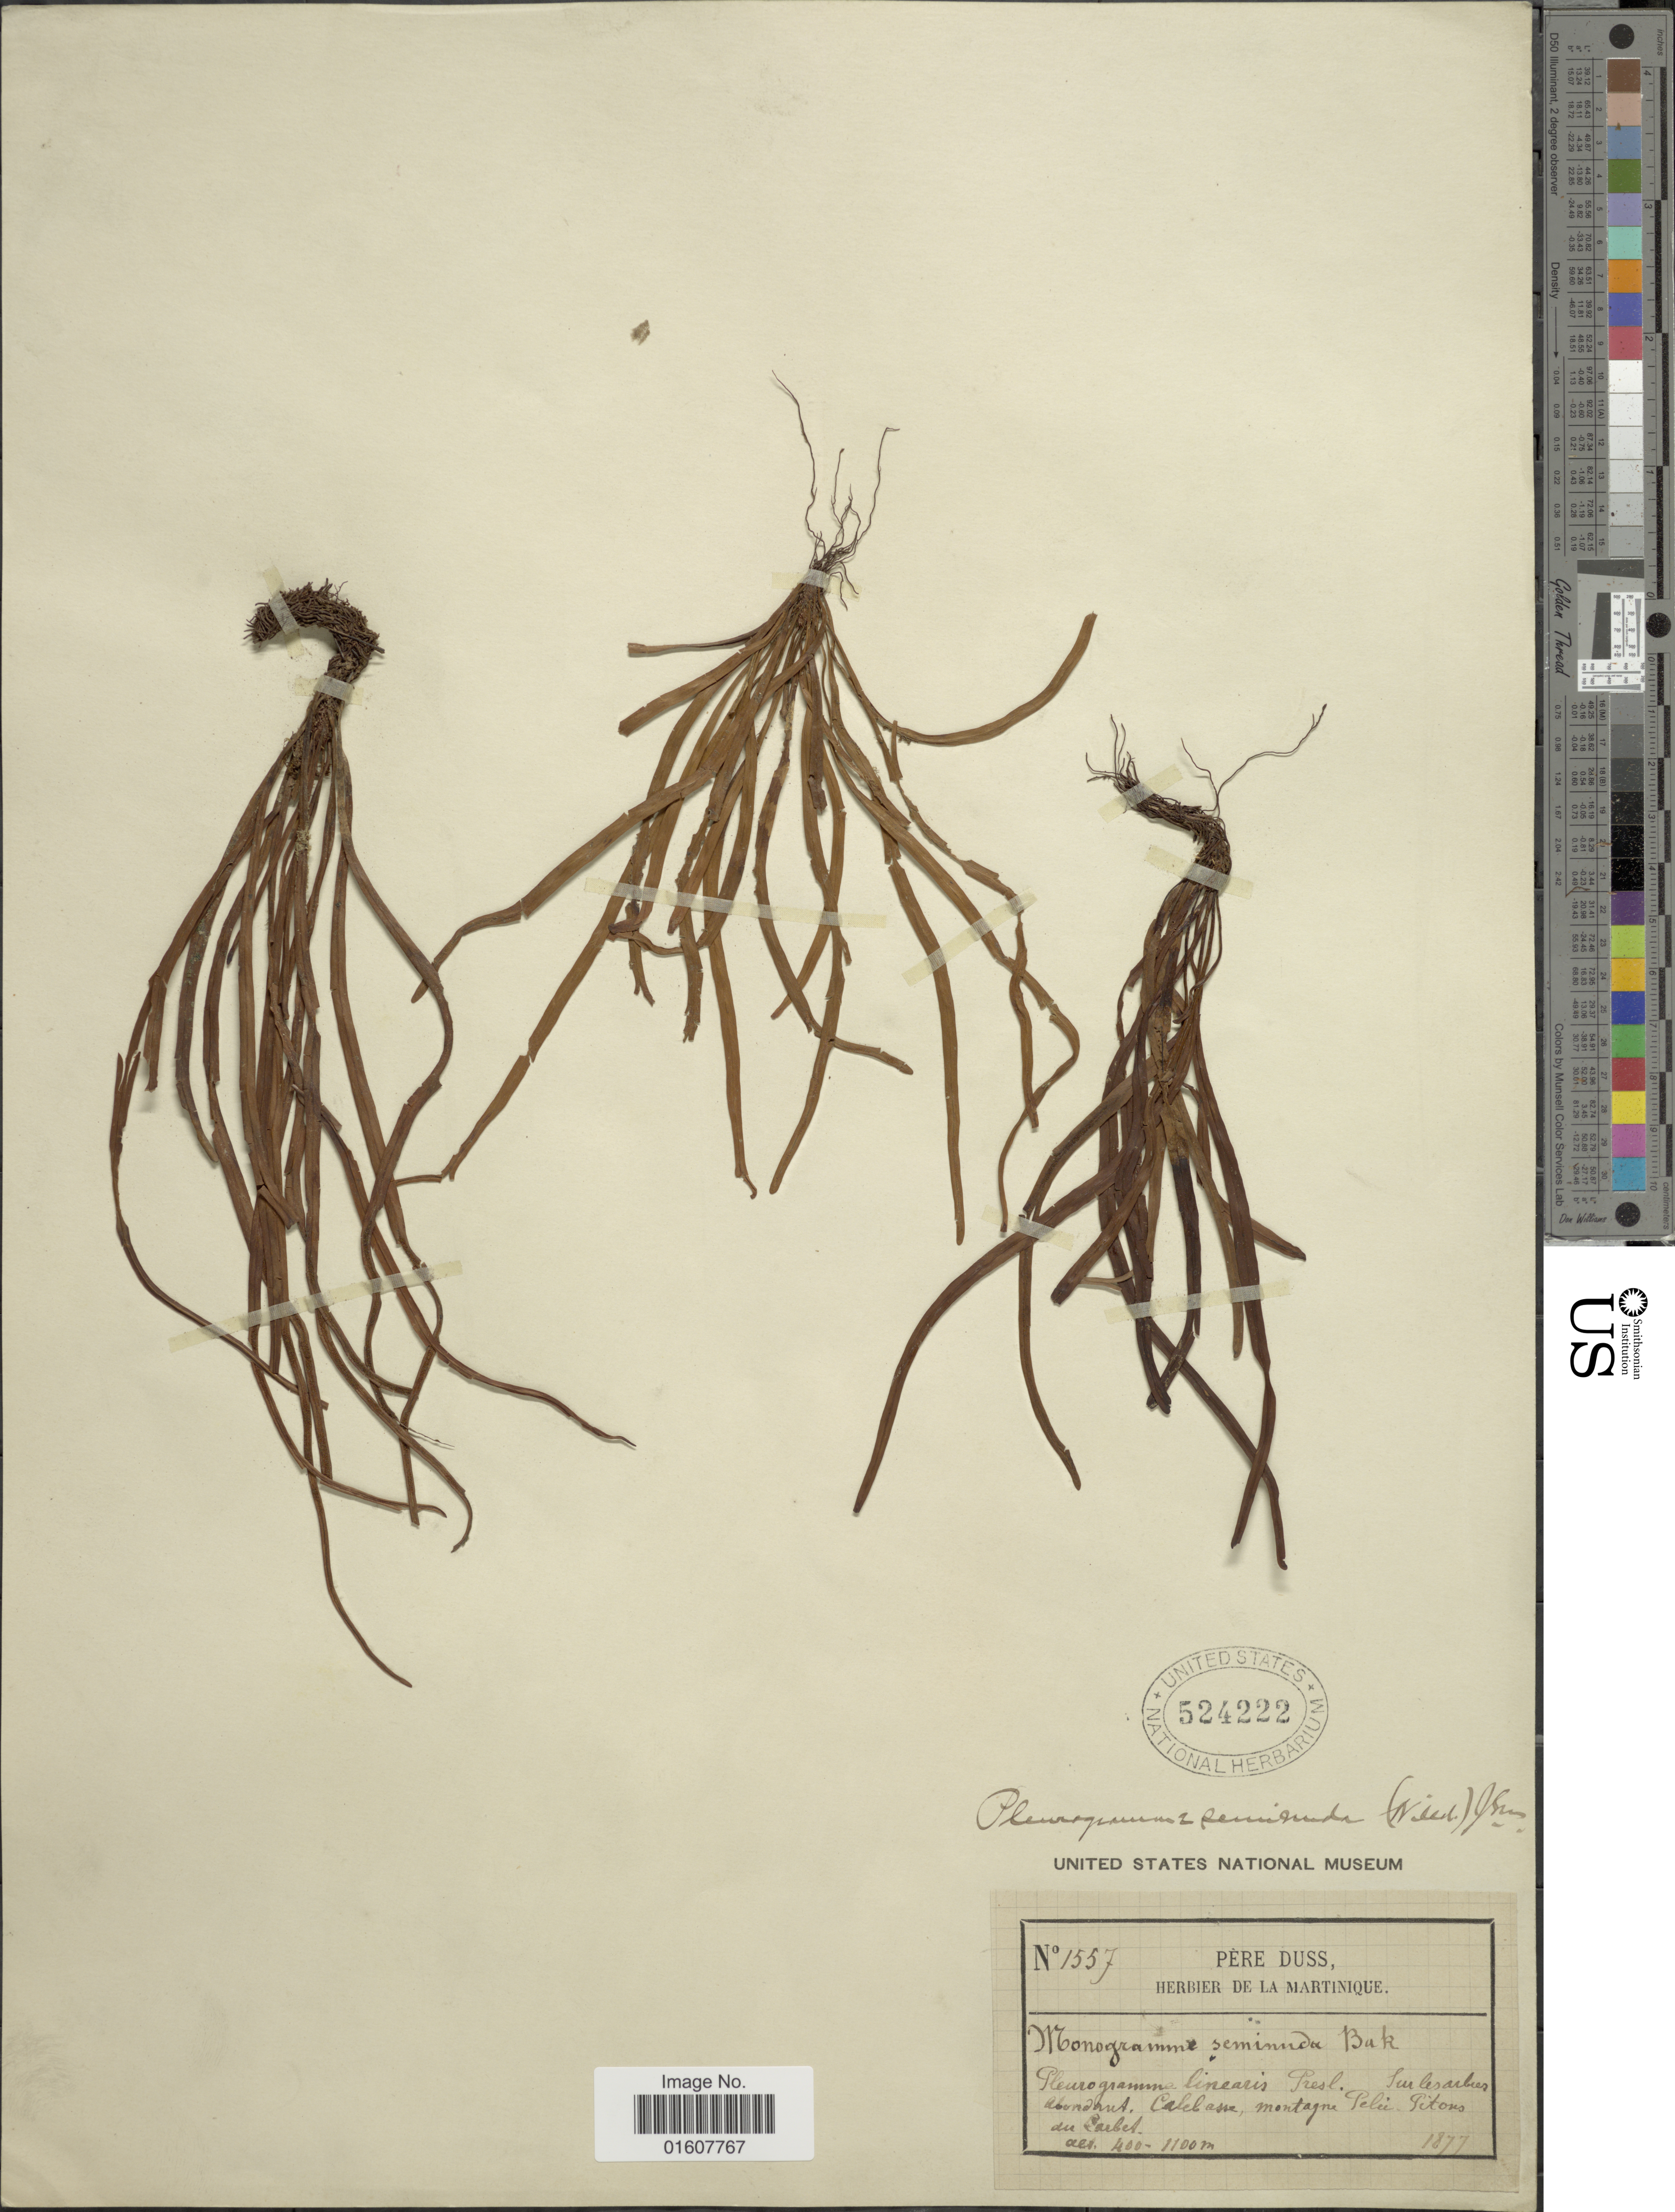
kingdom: Plantae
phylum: Tracheophyta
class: Polypodiopsida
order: Polypodiales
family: Polypodiaceae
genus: Cochlidium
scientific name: Cochlidium seminudum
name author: (Willd.) Maxon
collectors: Père Duss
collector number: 1557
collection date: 1877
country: Martinique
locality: Calebasse, montagne Pelei - Pitons du Carbet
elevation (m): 400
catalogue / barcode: US 524222